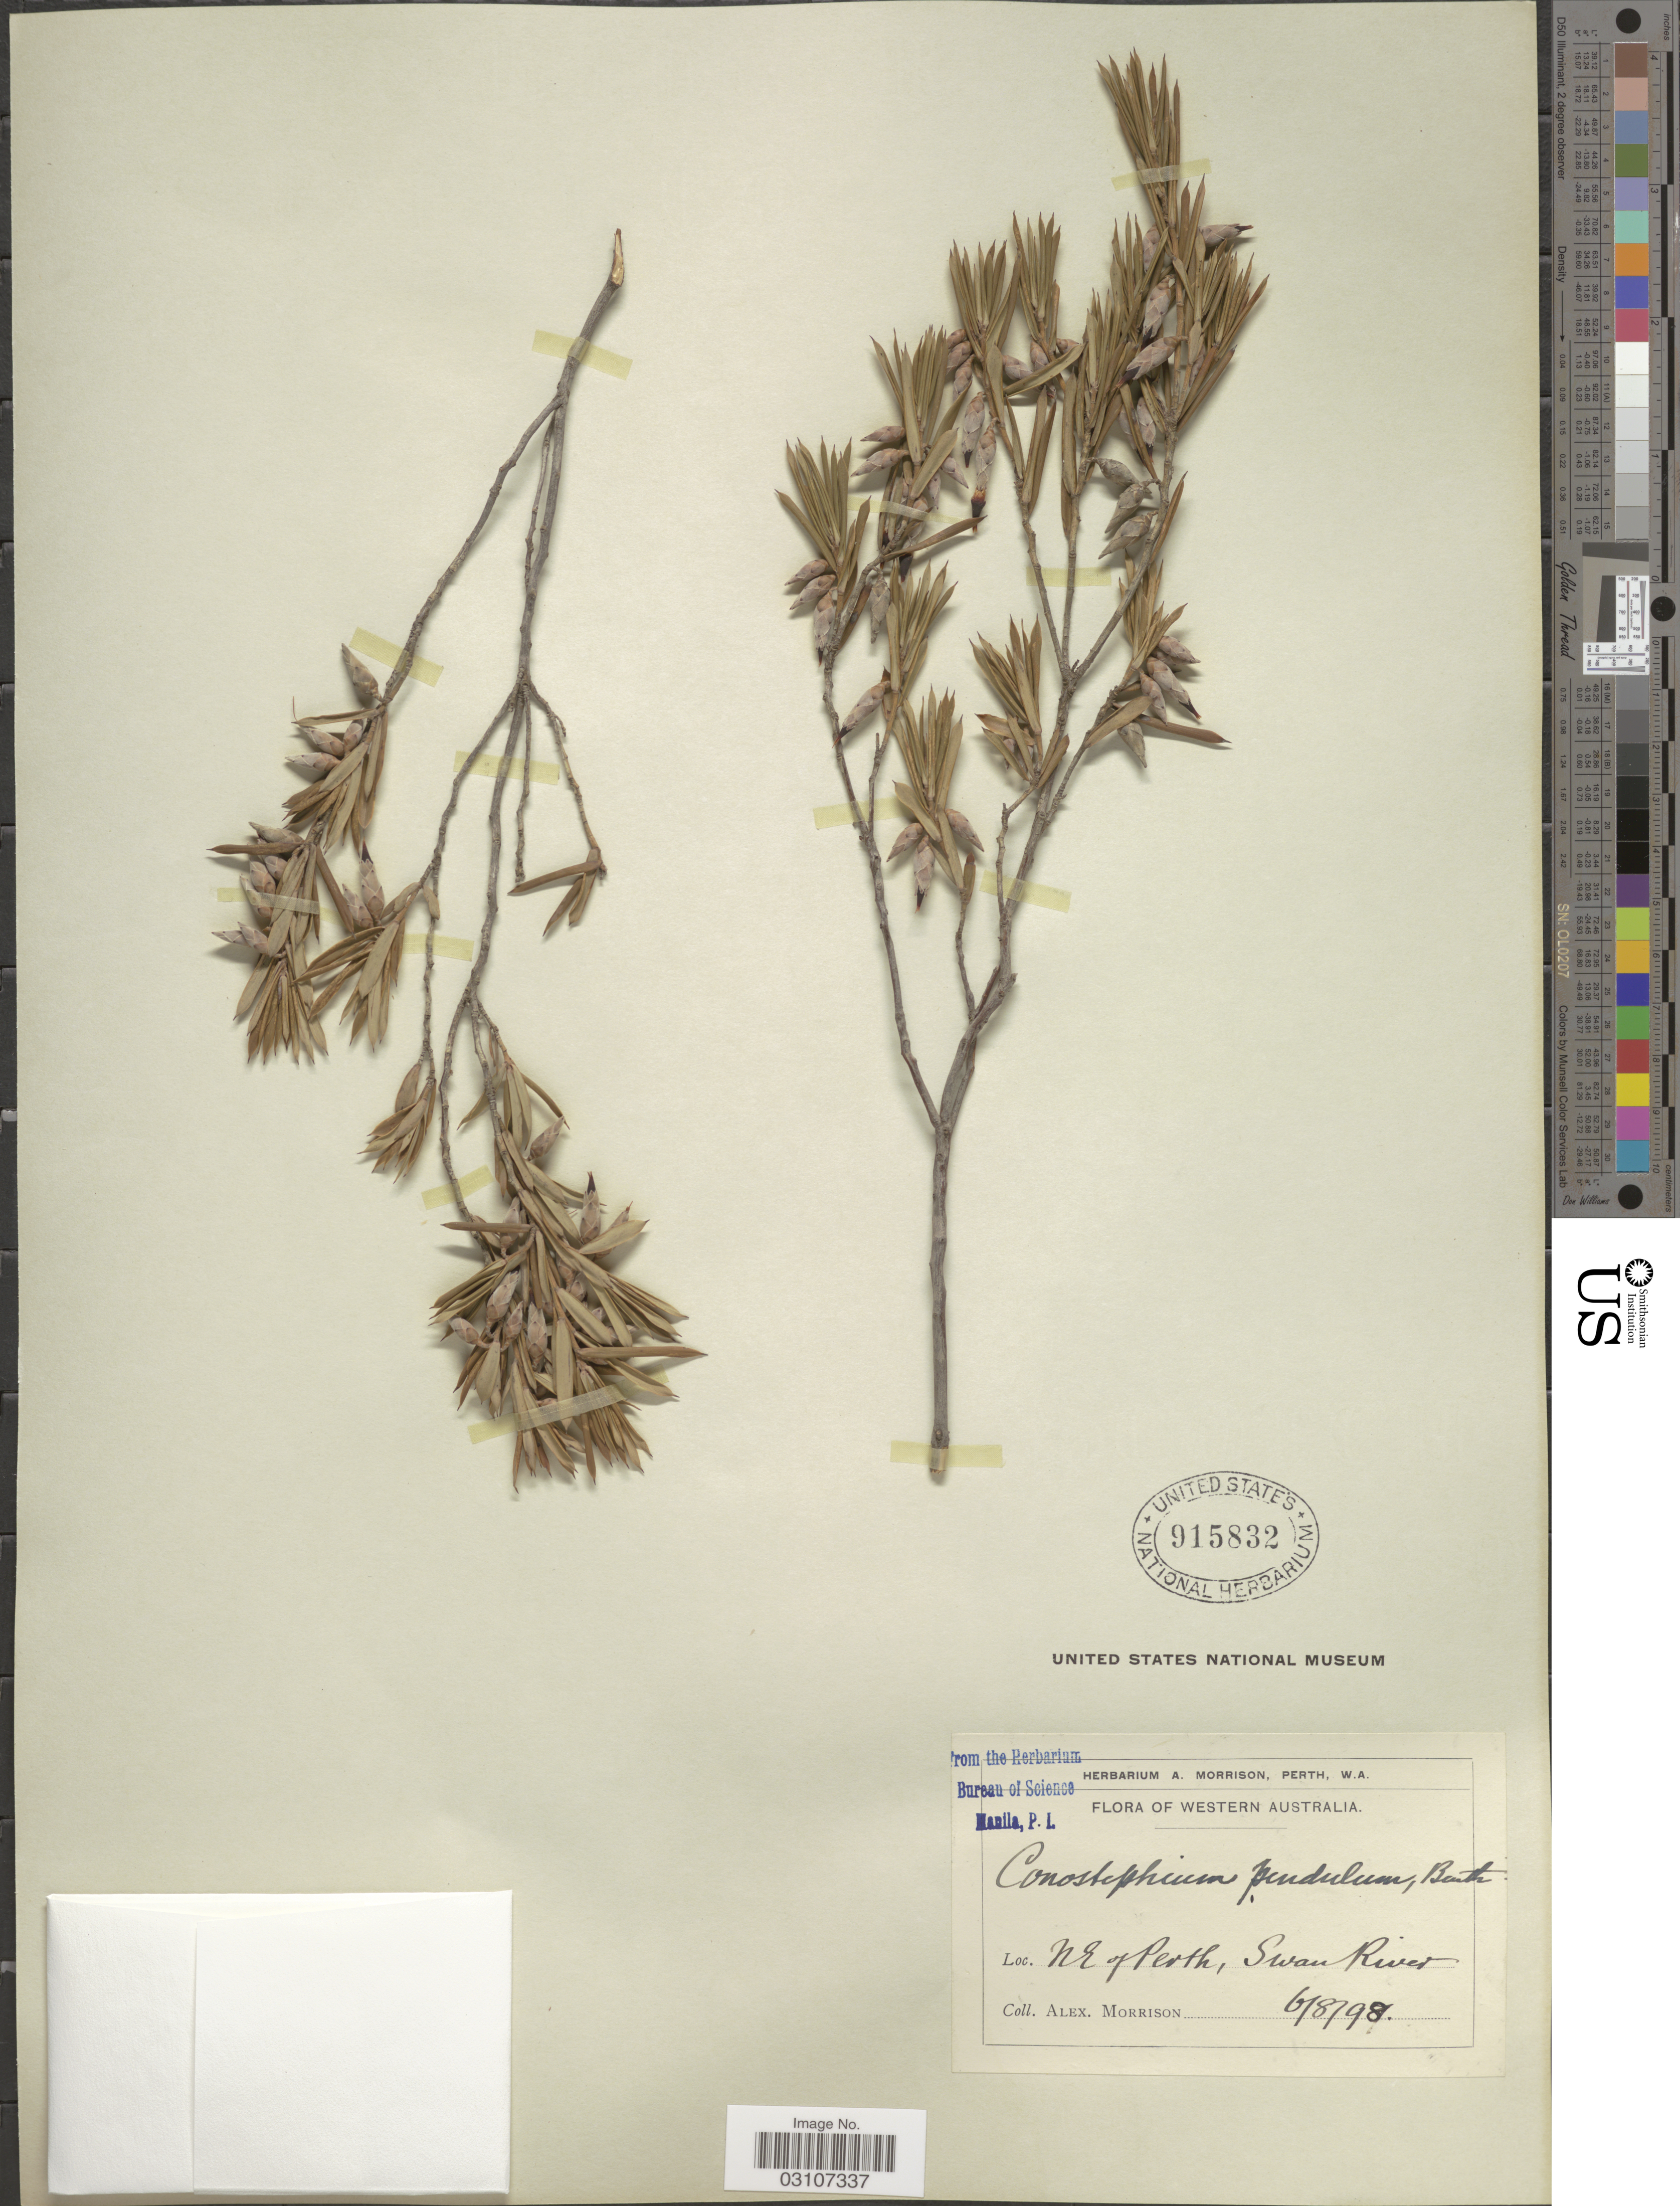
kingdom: Plantae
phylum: Tracheophyta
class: Magnoliopsida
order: Ericales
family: Ericaceae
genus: Conostephium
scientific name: Conostephium pendulum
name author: Deless.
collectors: A. Morrison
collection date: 1898-08-06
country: Australia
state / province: Western Australia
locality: NE of Perth, Swan River.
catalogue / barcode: US 915832